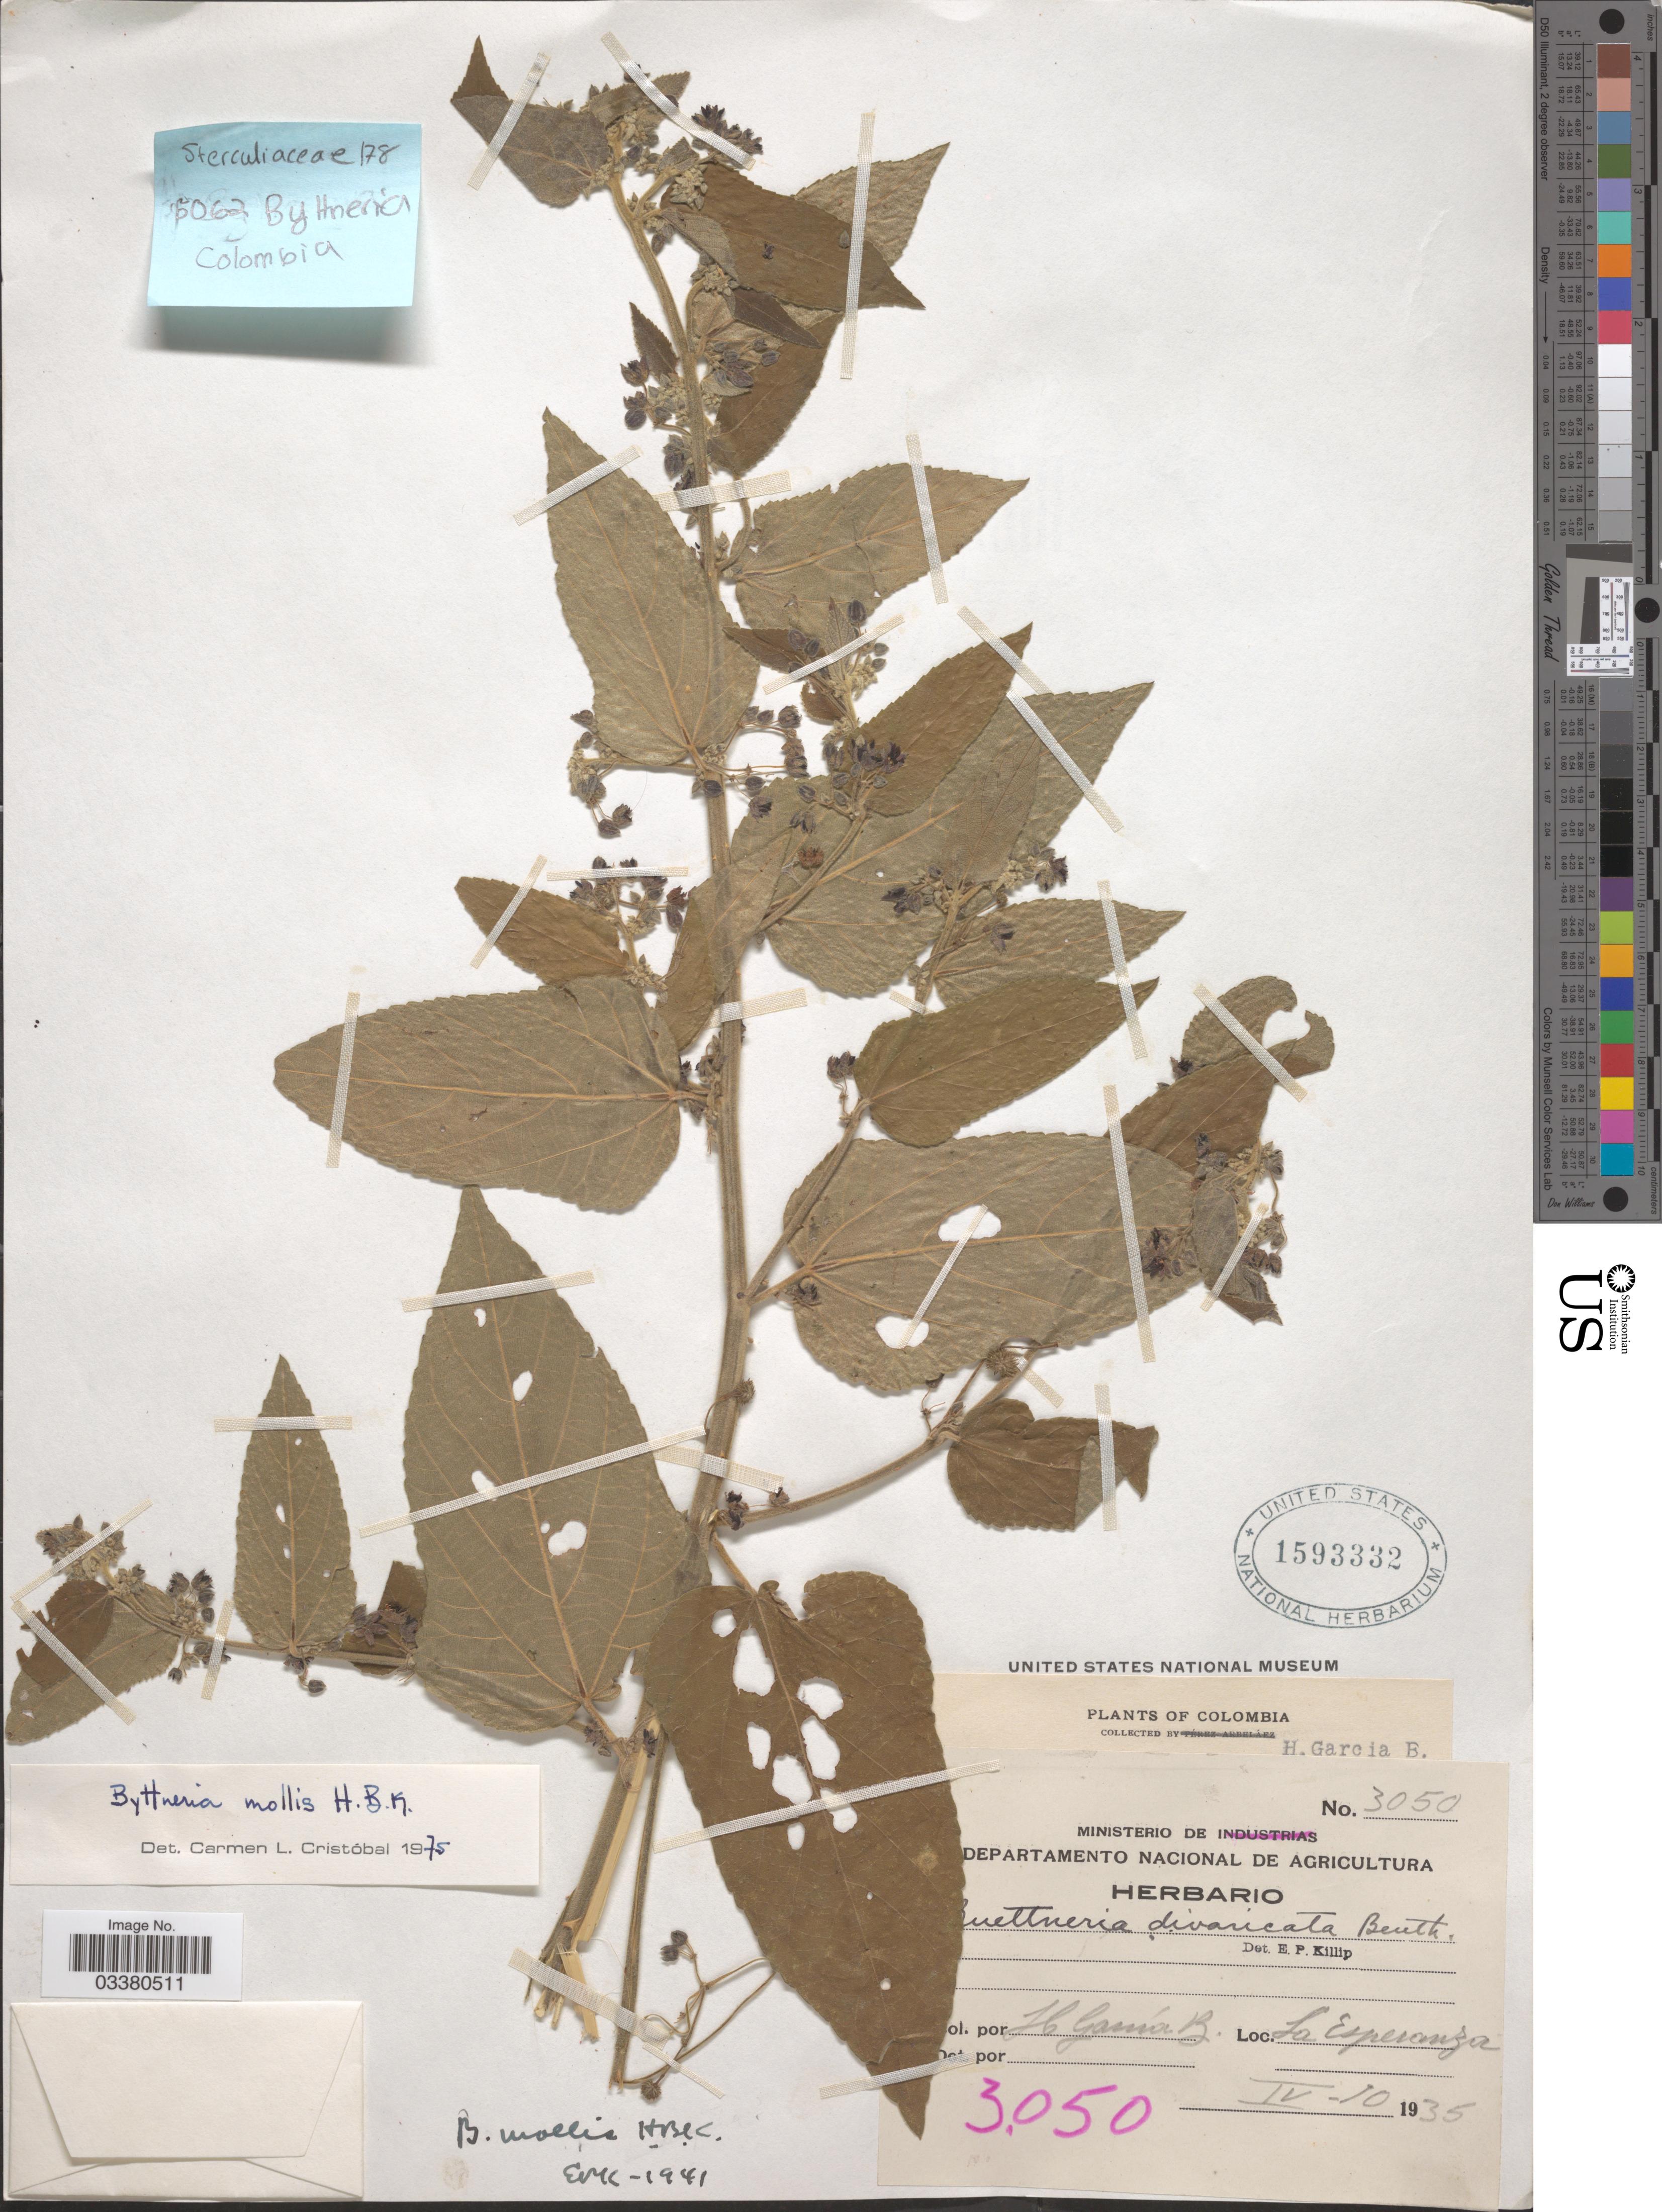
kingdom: Plantae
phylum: Tracheophyta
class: Magnoliopsida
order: Malvales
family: Malvaceae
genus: Byttneria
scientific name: Byttneria mollis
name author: Kunth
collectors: H. García B.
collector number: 3050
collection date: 1935-04-10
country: Colombia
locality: La Esperanza.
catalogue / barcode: US 1593332